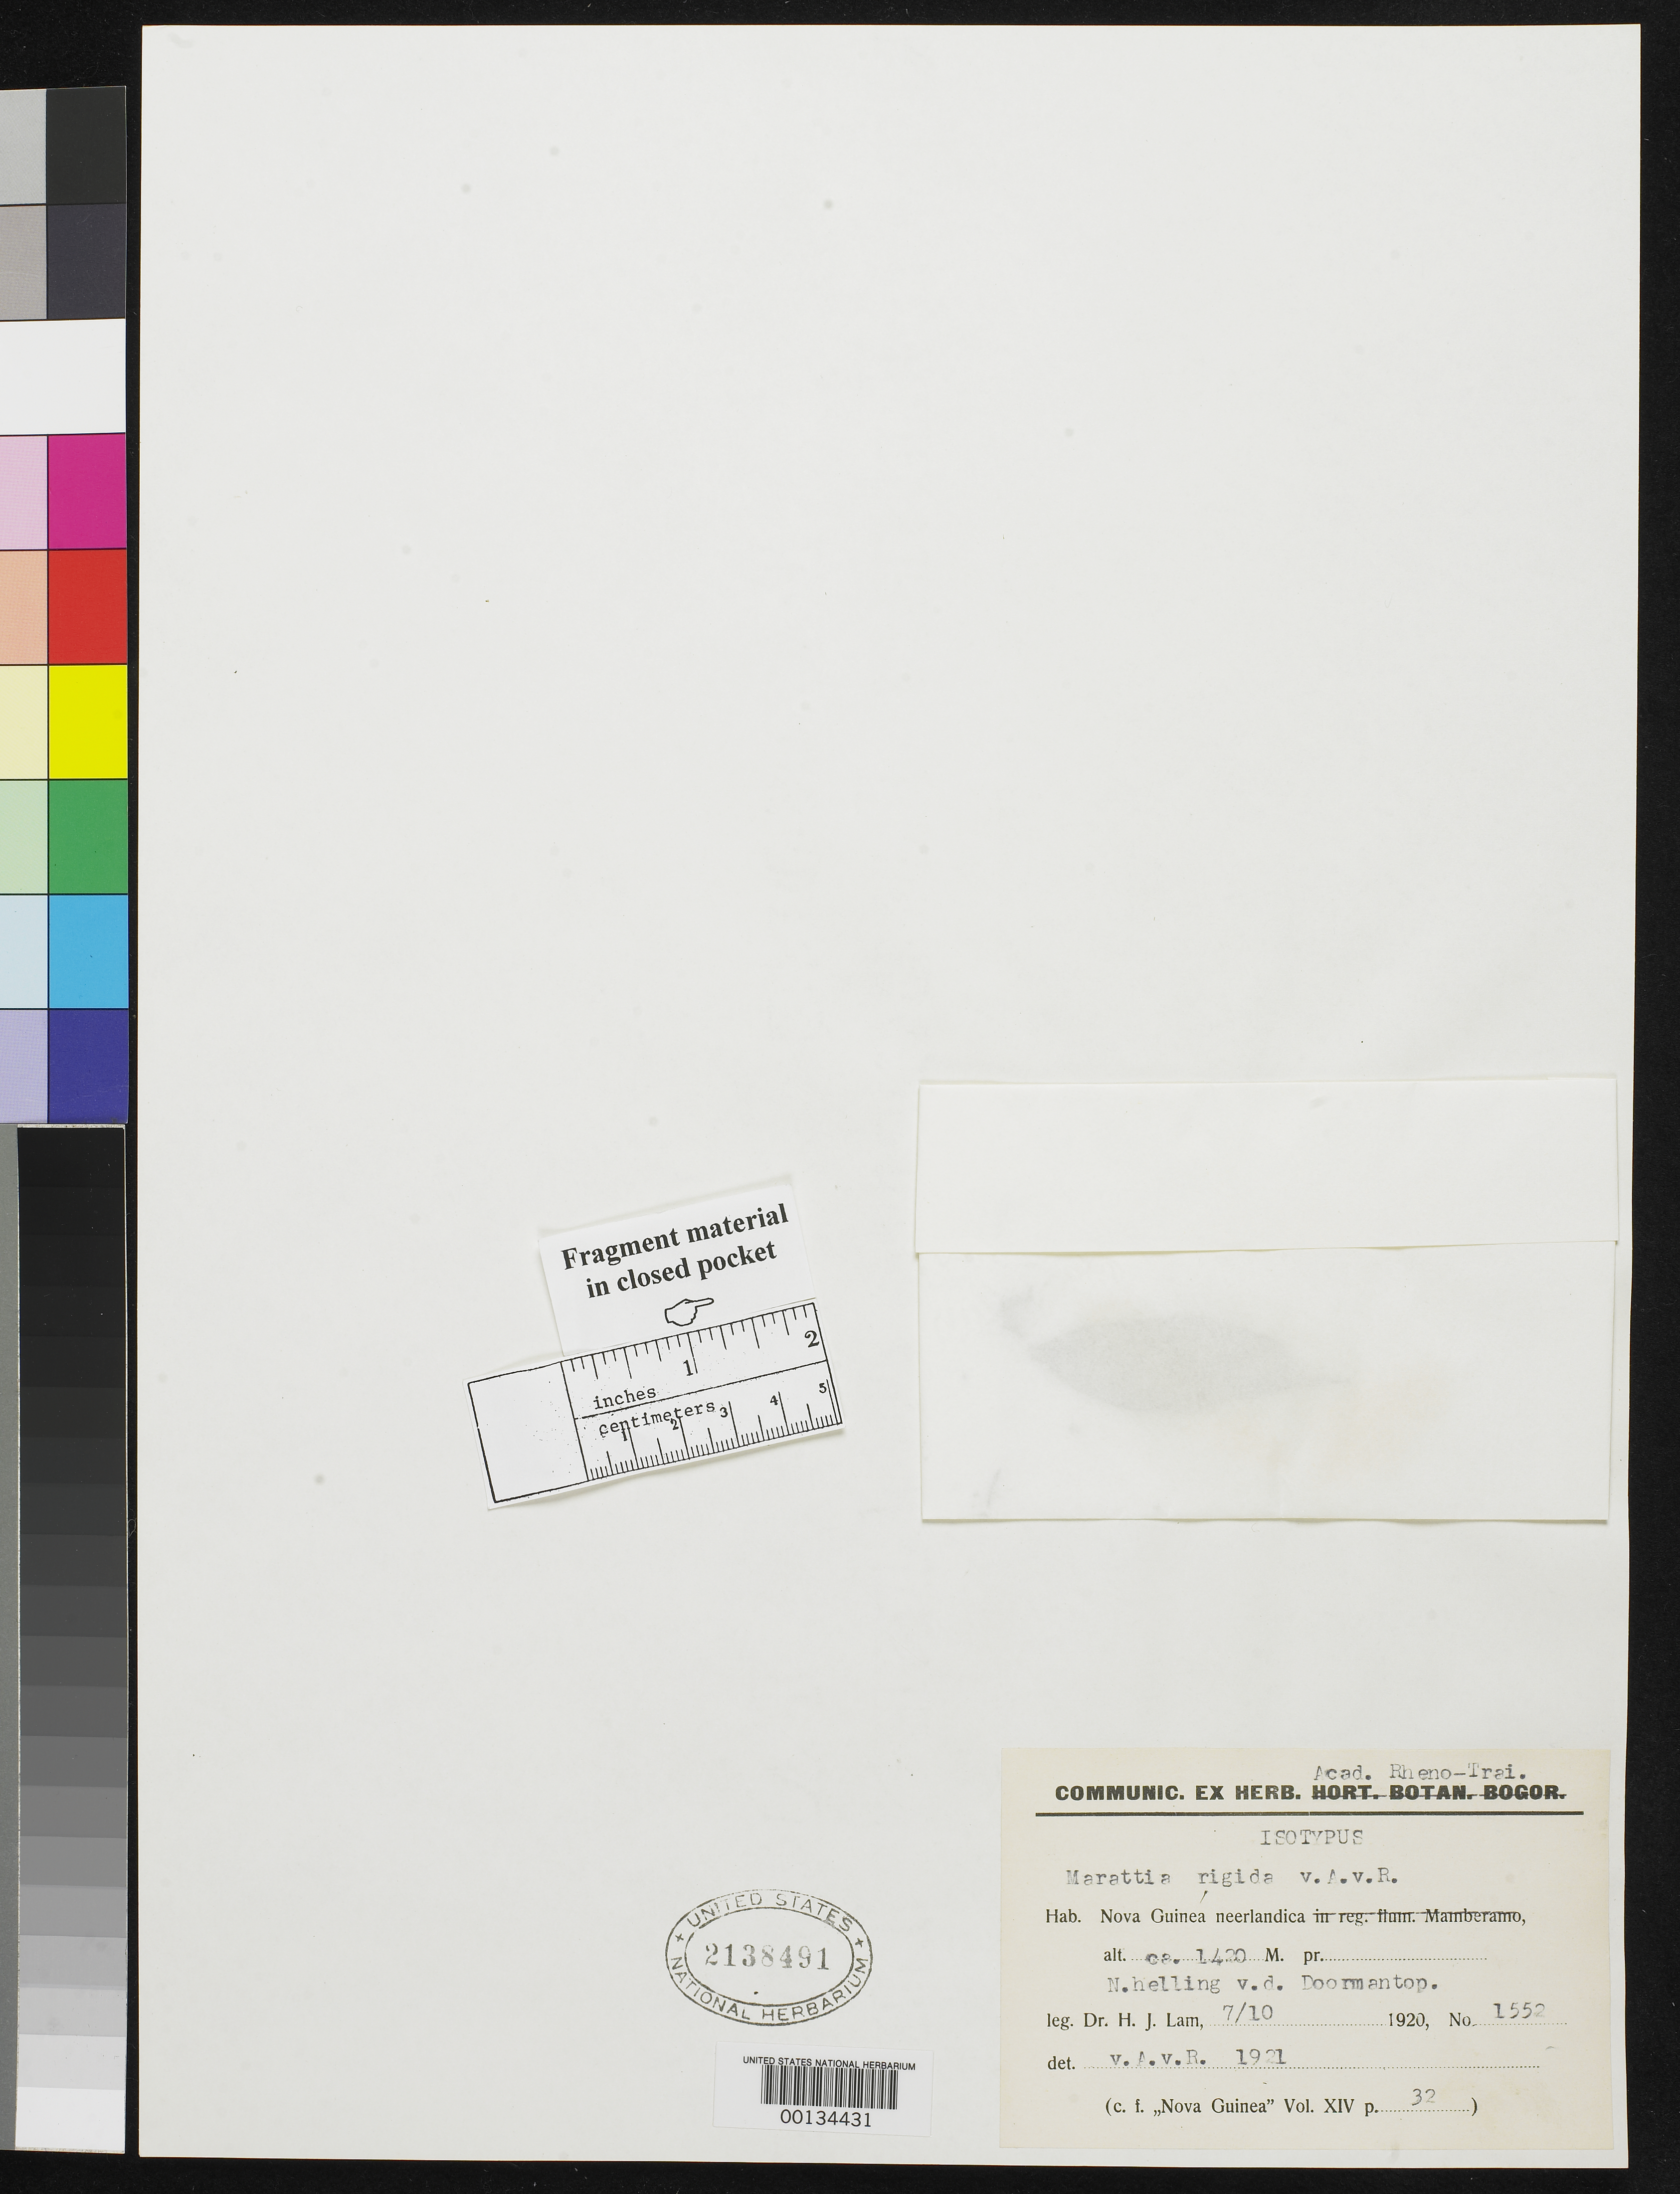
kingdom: Plantae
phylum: Tracheophyta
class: Polypodiopsida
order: Marattiales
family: Marattiaceae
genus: Marattia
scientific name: Marattia rigida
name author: Alderw.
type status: Isotype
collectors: H. J. Lam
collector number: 1552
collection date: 1920-09-21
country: Indonesia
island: New Guinea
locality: Nova Guinea neerlandica, pr. Doormanrivier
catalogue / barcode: US 2138491